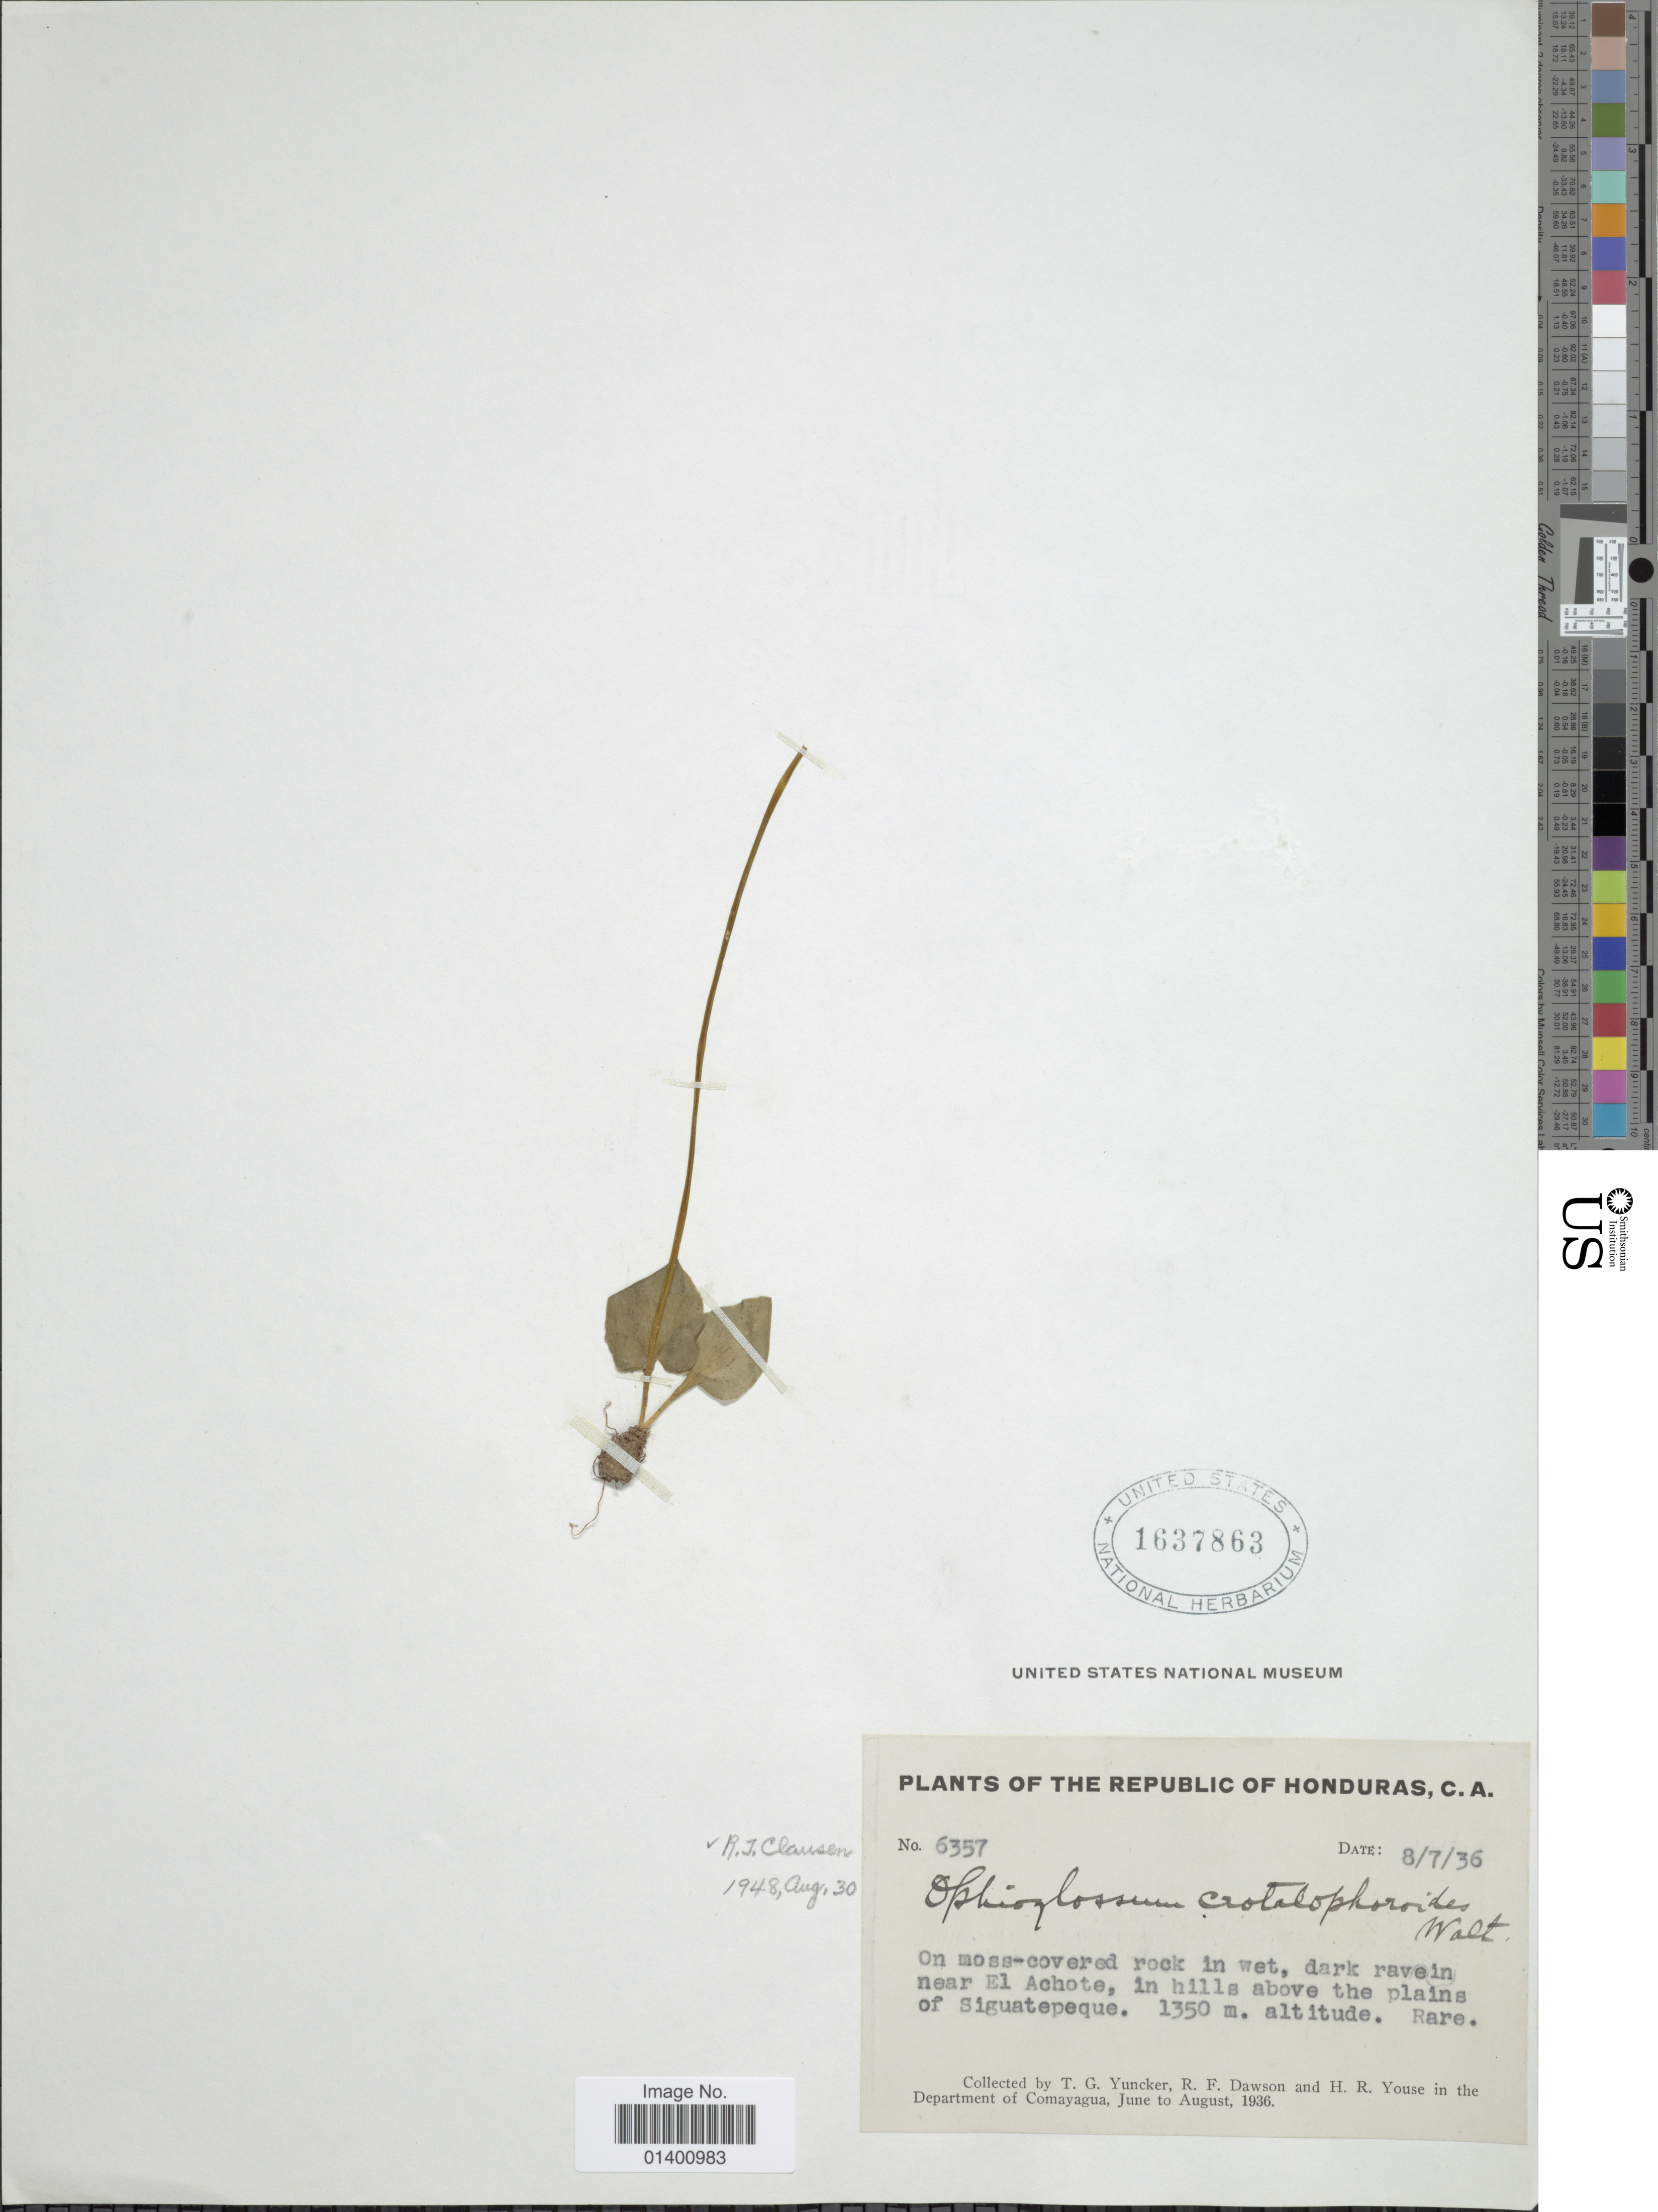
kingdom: Plantae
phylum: Tracheophyta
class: Polypodiopsida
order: Ophioglossales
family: Ophioglossaceae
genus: Ophioglossum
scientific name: Ophioglossum crotalophoroides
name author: Walter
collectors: T. G. Yuncker, R. F. Dawson & H. Youse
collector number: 6357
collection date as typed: Transcribed d/m/y: 8/7/36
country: Honduras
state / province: Comayagua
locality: In hills above the plains of Siguatepeque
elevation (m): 1350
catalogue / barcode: US 1637863